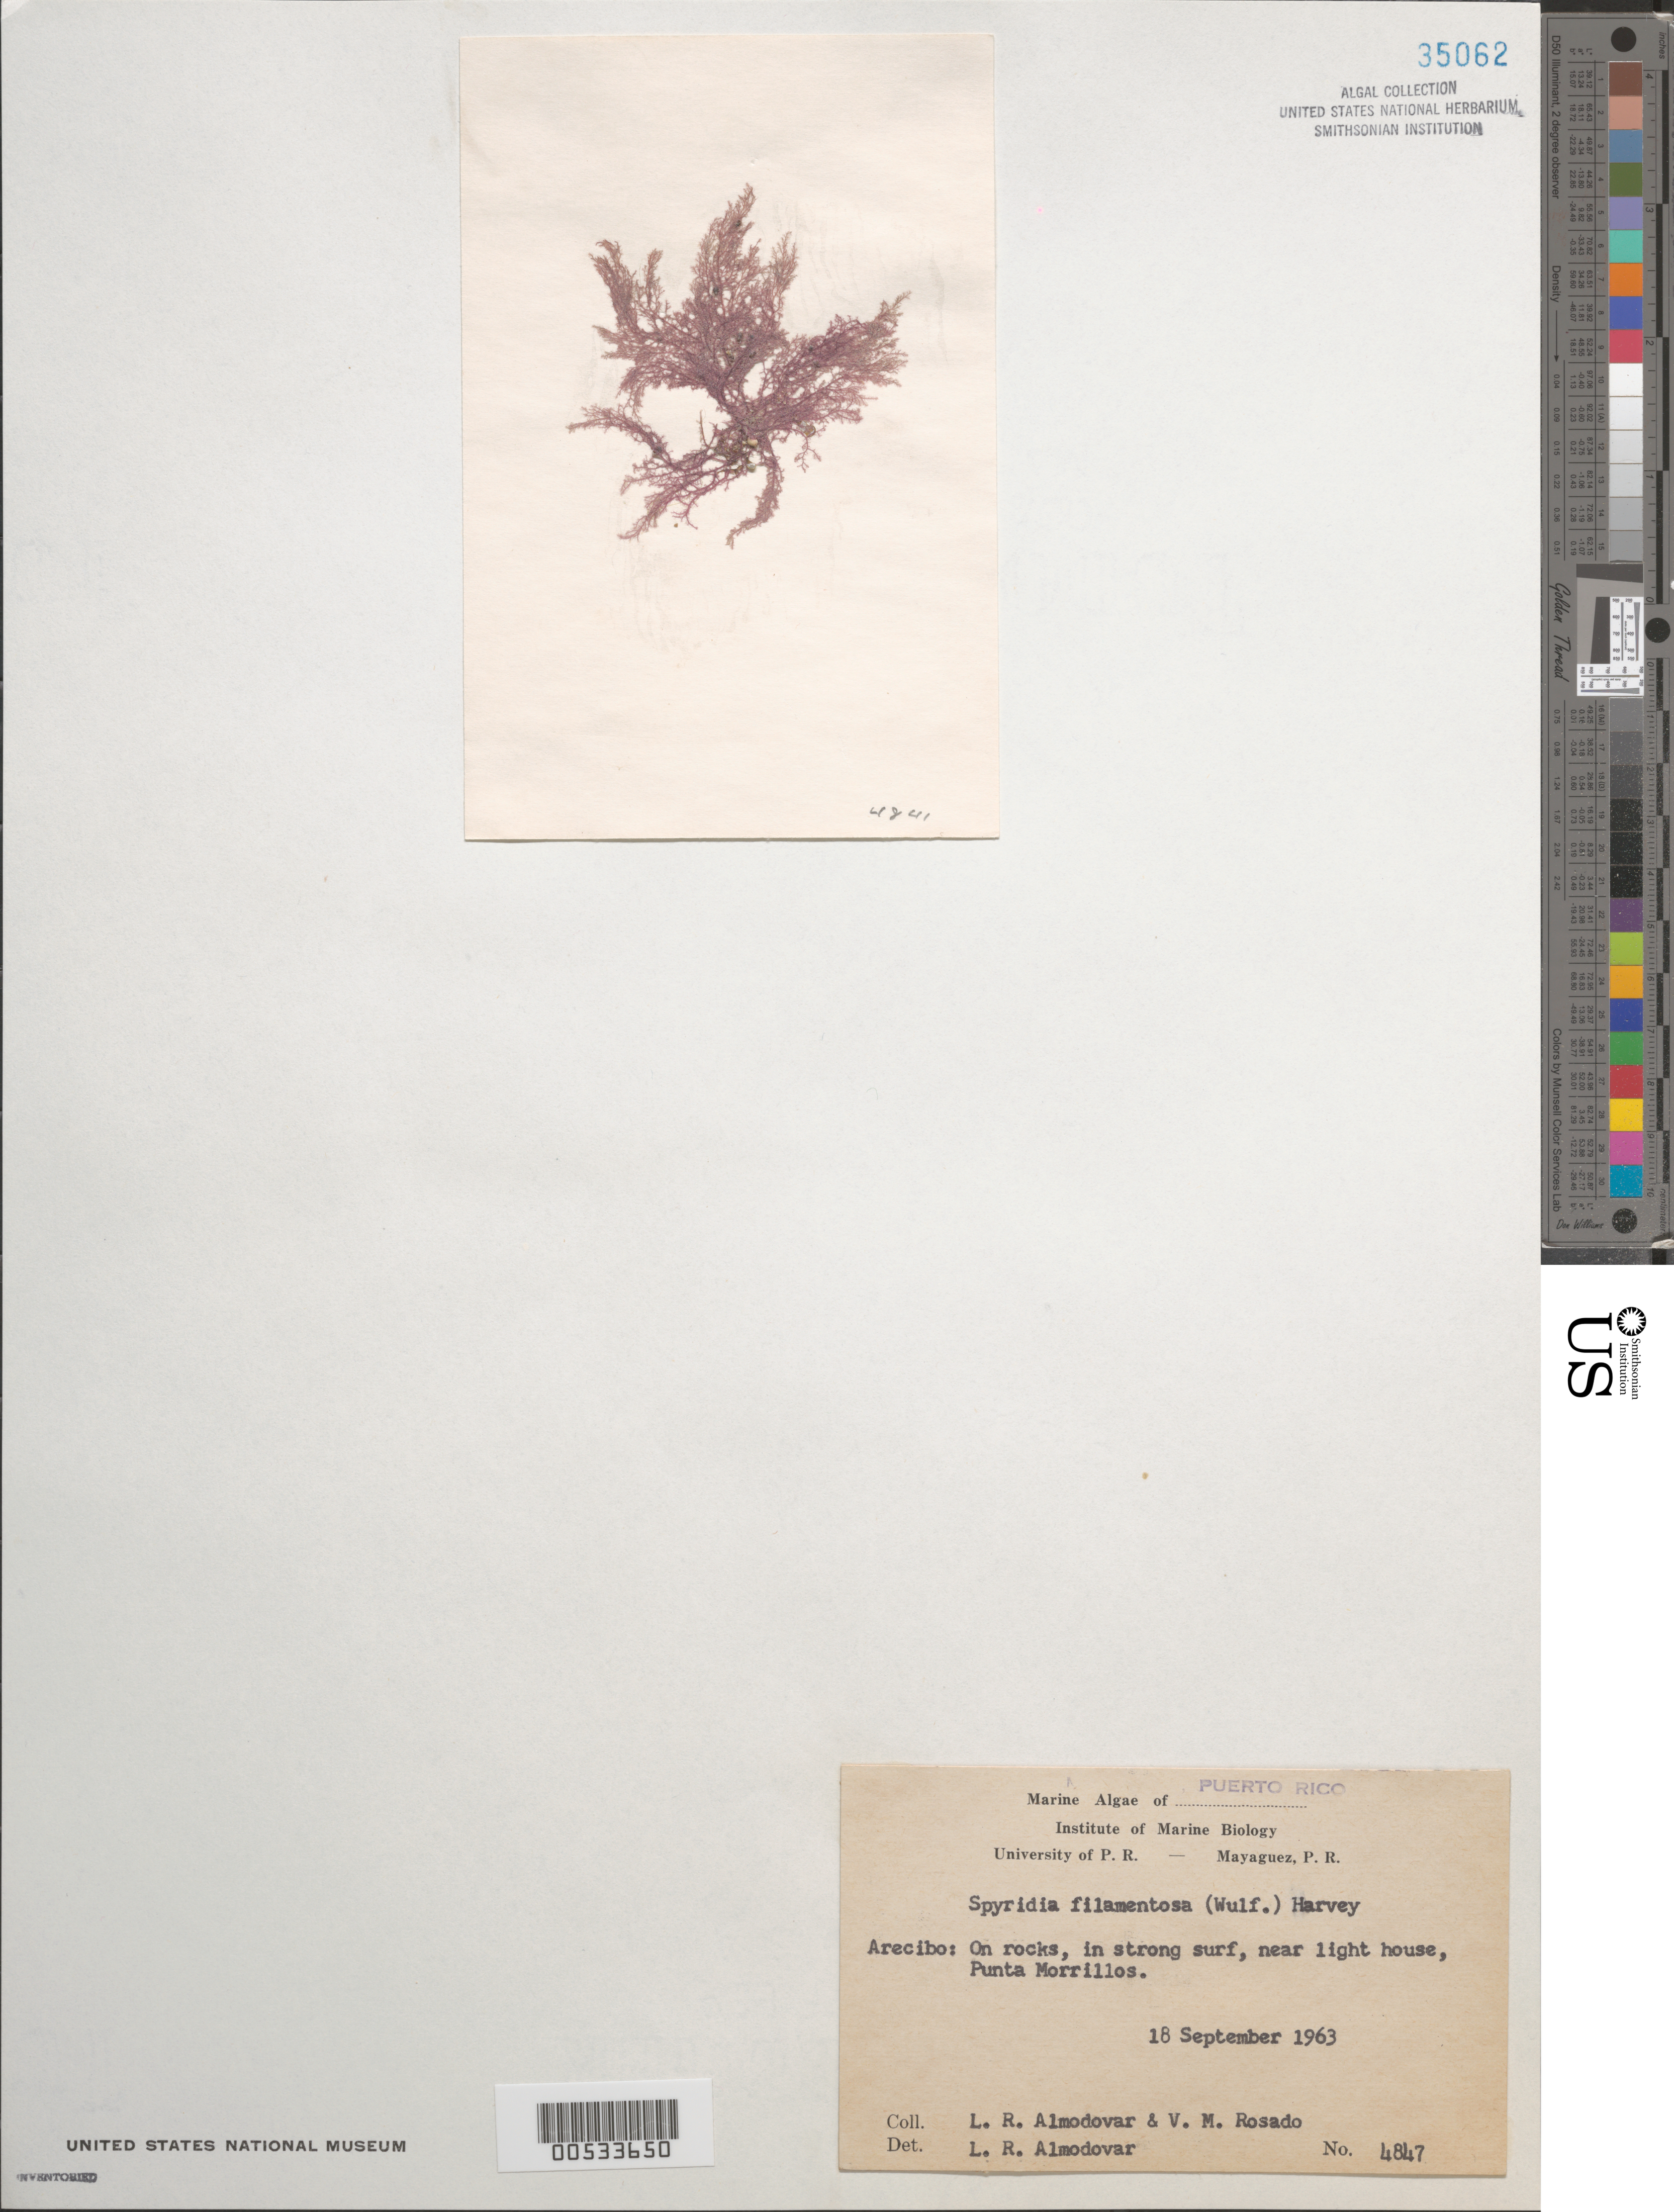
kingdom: Plantae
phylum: Rhodophyta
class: Florideophyceae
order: Ceramiales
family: Spyridiaceae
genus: Spyridia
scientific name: Spyridia filamentosa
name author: (Wulfen) Harv.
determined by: Almodovar, L. R.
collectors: L. Almodovar & V. Rosado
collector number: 4847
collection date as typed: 18 Sep 1963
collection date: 1963-09-18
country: Puerto Rico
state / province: Arecibo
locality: Punta Morrillos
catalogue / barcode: US 35062